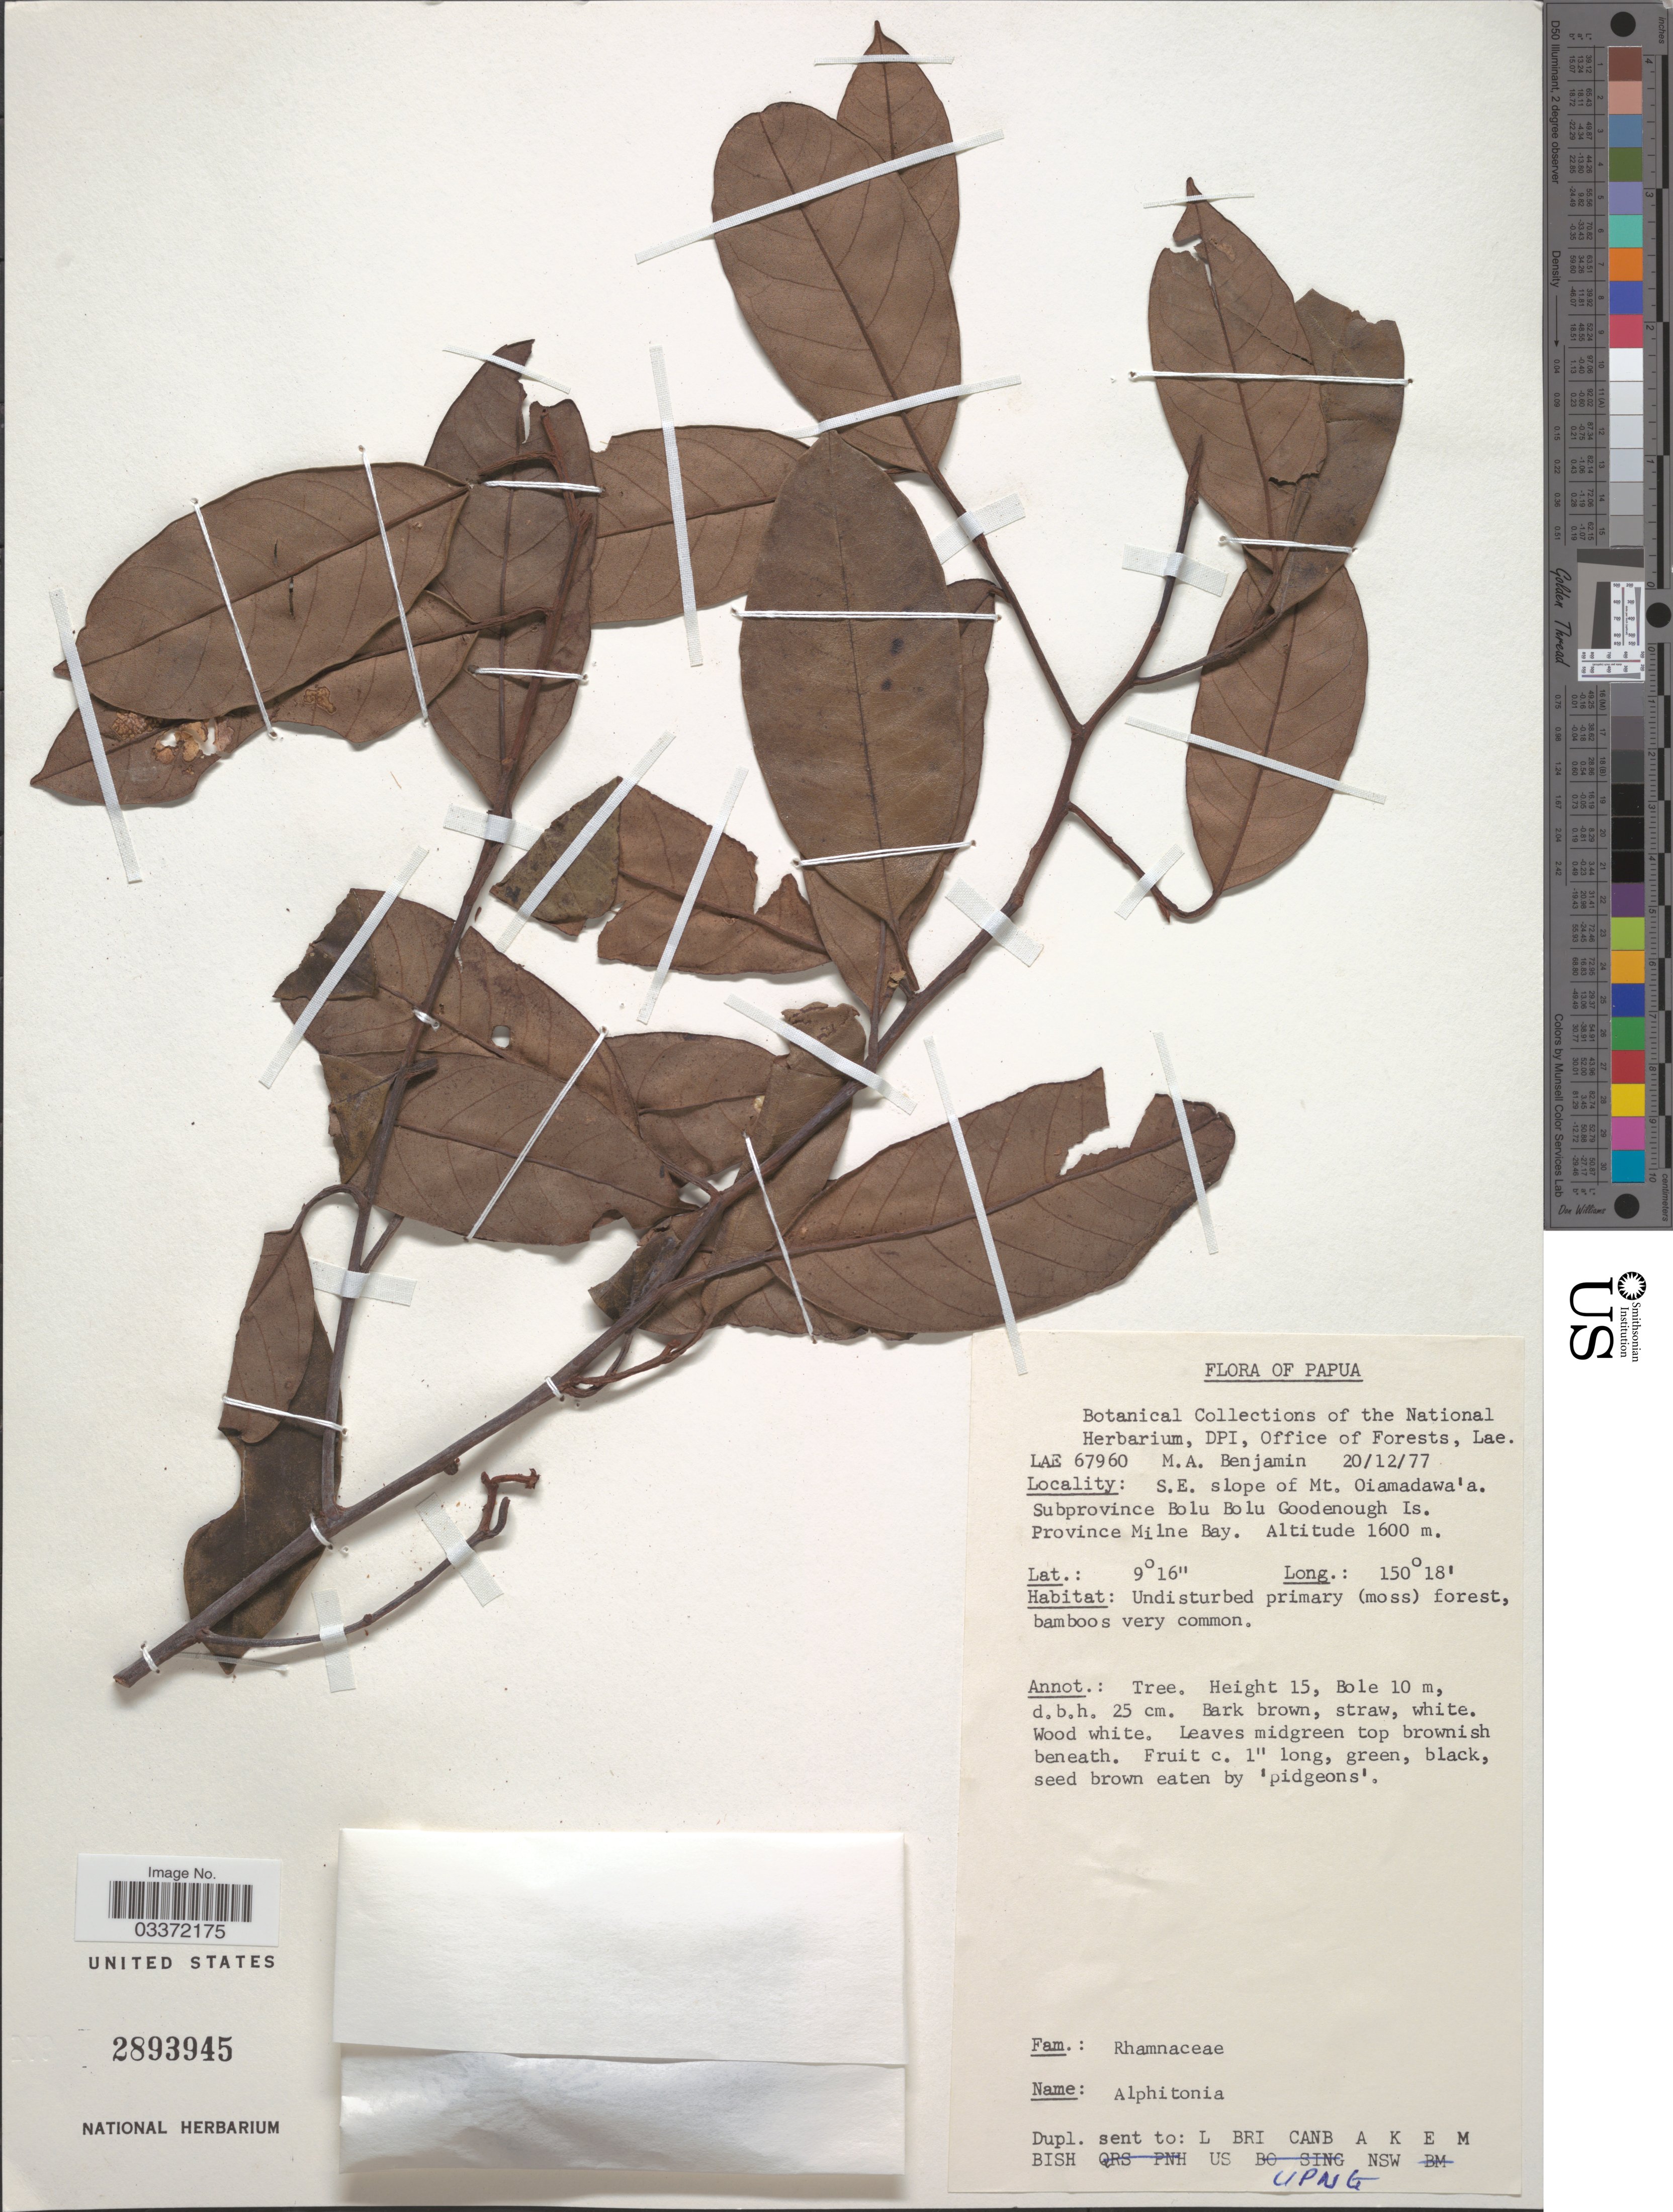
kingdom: Plantae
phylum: Tracheophyta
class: Magnoliopsida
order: Rosales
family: Rhamnaceae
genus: Alphitonia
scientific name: Alphitonia sp.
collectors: M. Benjamin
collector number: LAE67960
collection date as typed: Transcribed d/m/y: 20/12/77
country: Papua New Guinea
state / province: Milne Bay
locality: Papua, S.E. slope of Mt. Oiamadawa'a, Subprovince Bolu Bolu Goodenough Is.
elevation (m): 1600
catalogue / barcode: US 2893945